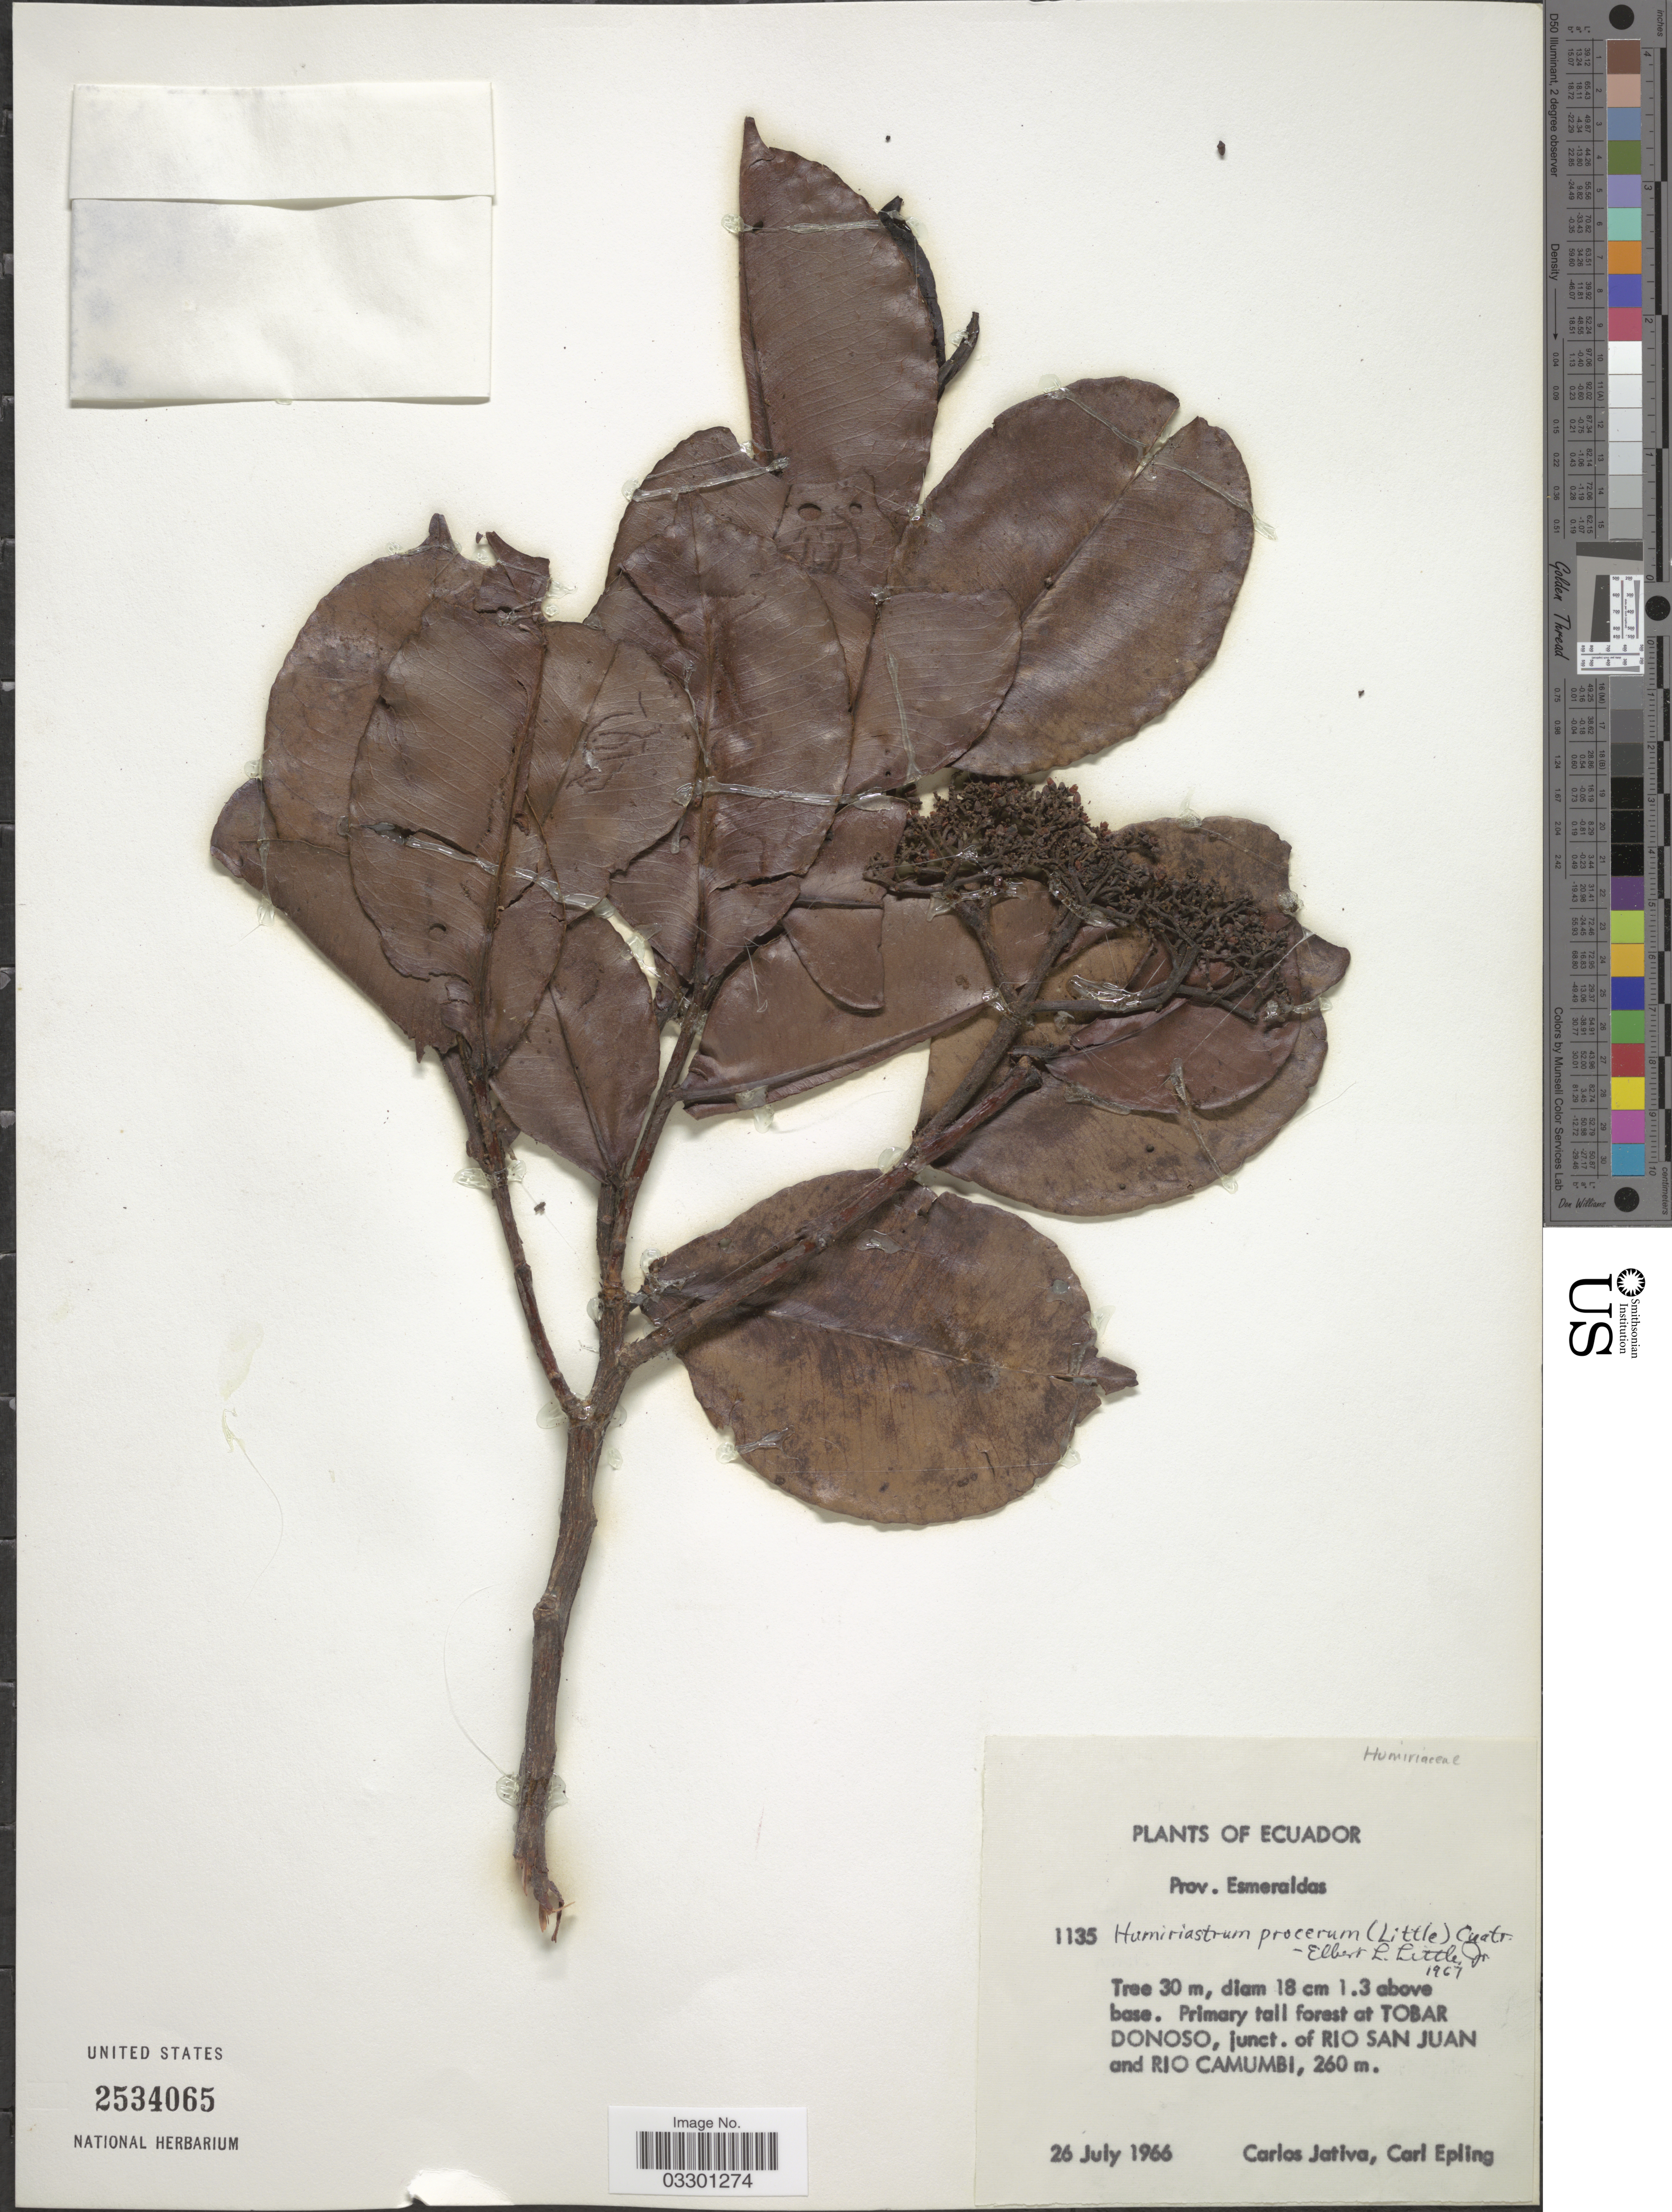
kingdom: Plantae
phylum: Tracheophyta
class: Magnoliopsida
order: Malpighiales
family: Humiriaceae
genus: Humiriastrum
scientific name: Humiriastrum procerum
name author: (Little) Cuatrec.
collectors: C. D. Játiva & C. C. Epling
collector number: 1135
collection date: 1966-07-26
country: Ecuador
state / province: Esmeraldas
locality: Primary tall forest at Tobar Donoso, junct. of Rio San Juan and Rio Camumbi.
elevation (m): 260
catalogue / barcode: US 2534065